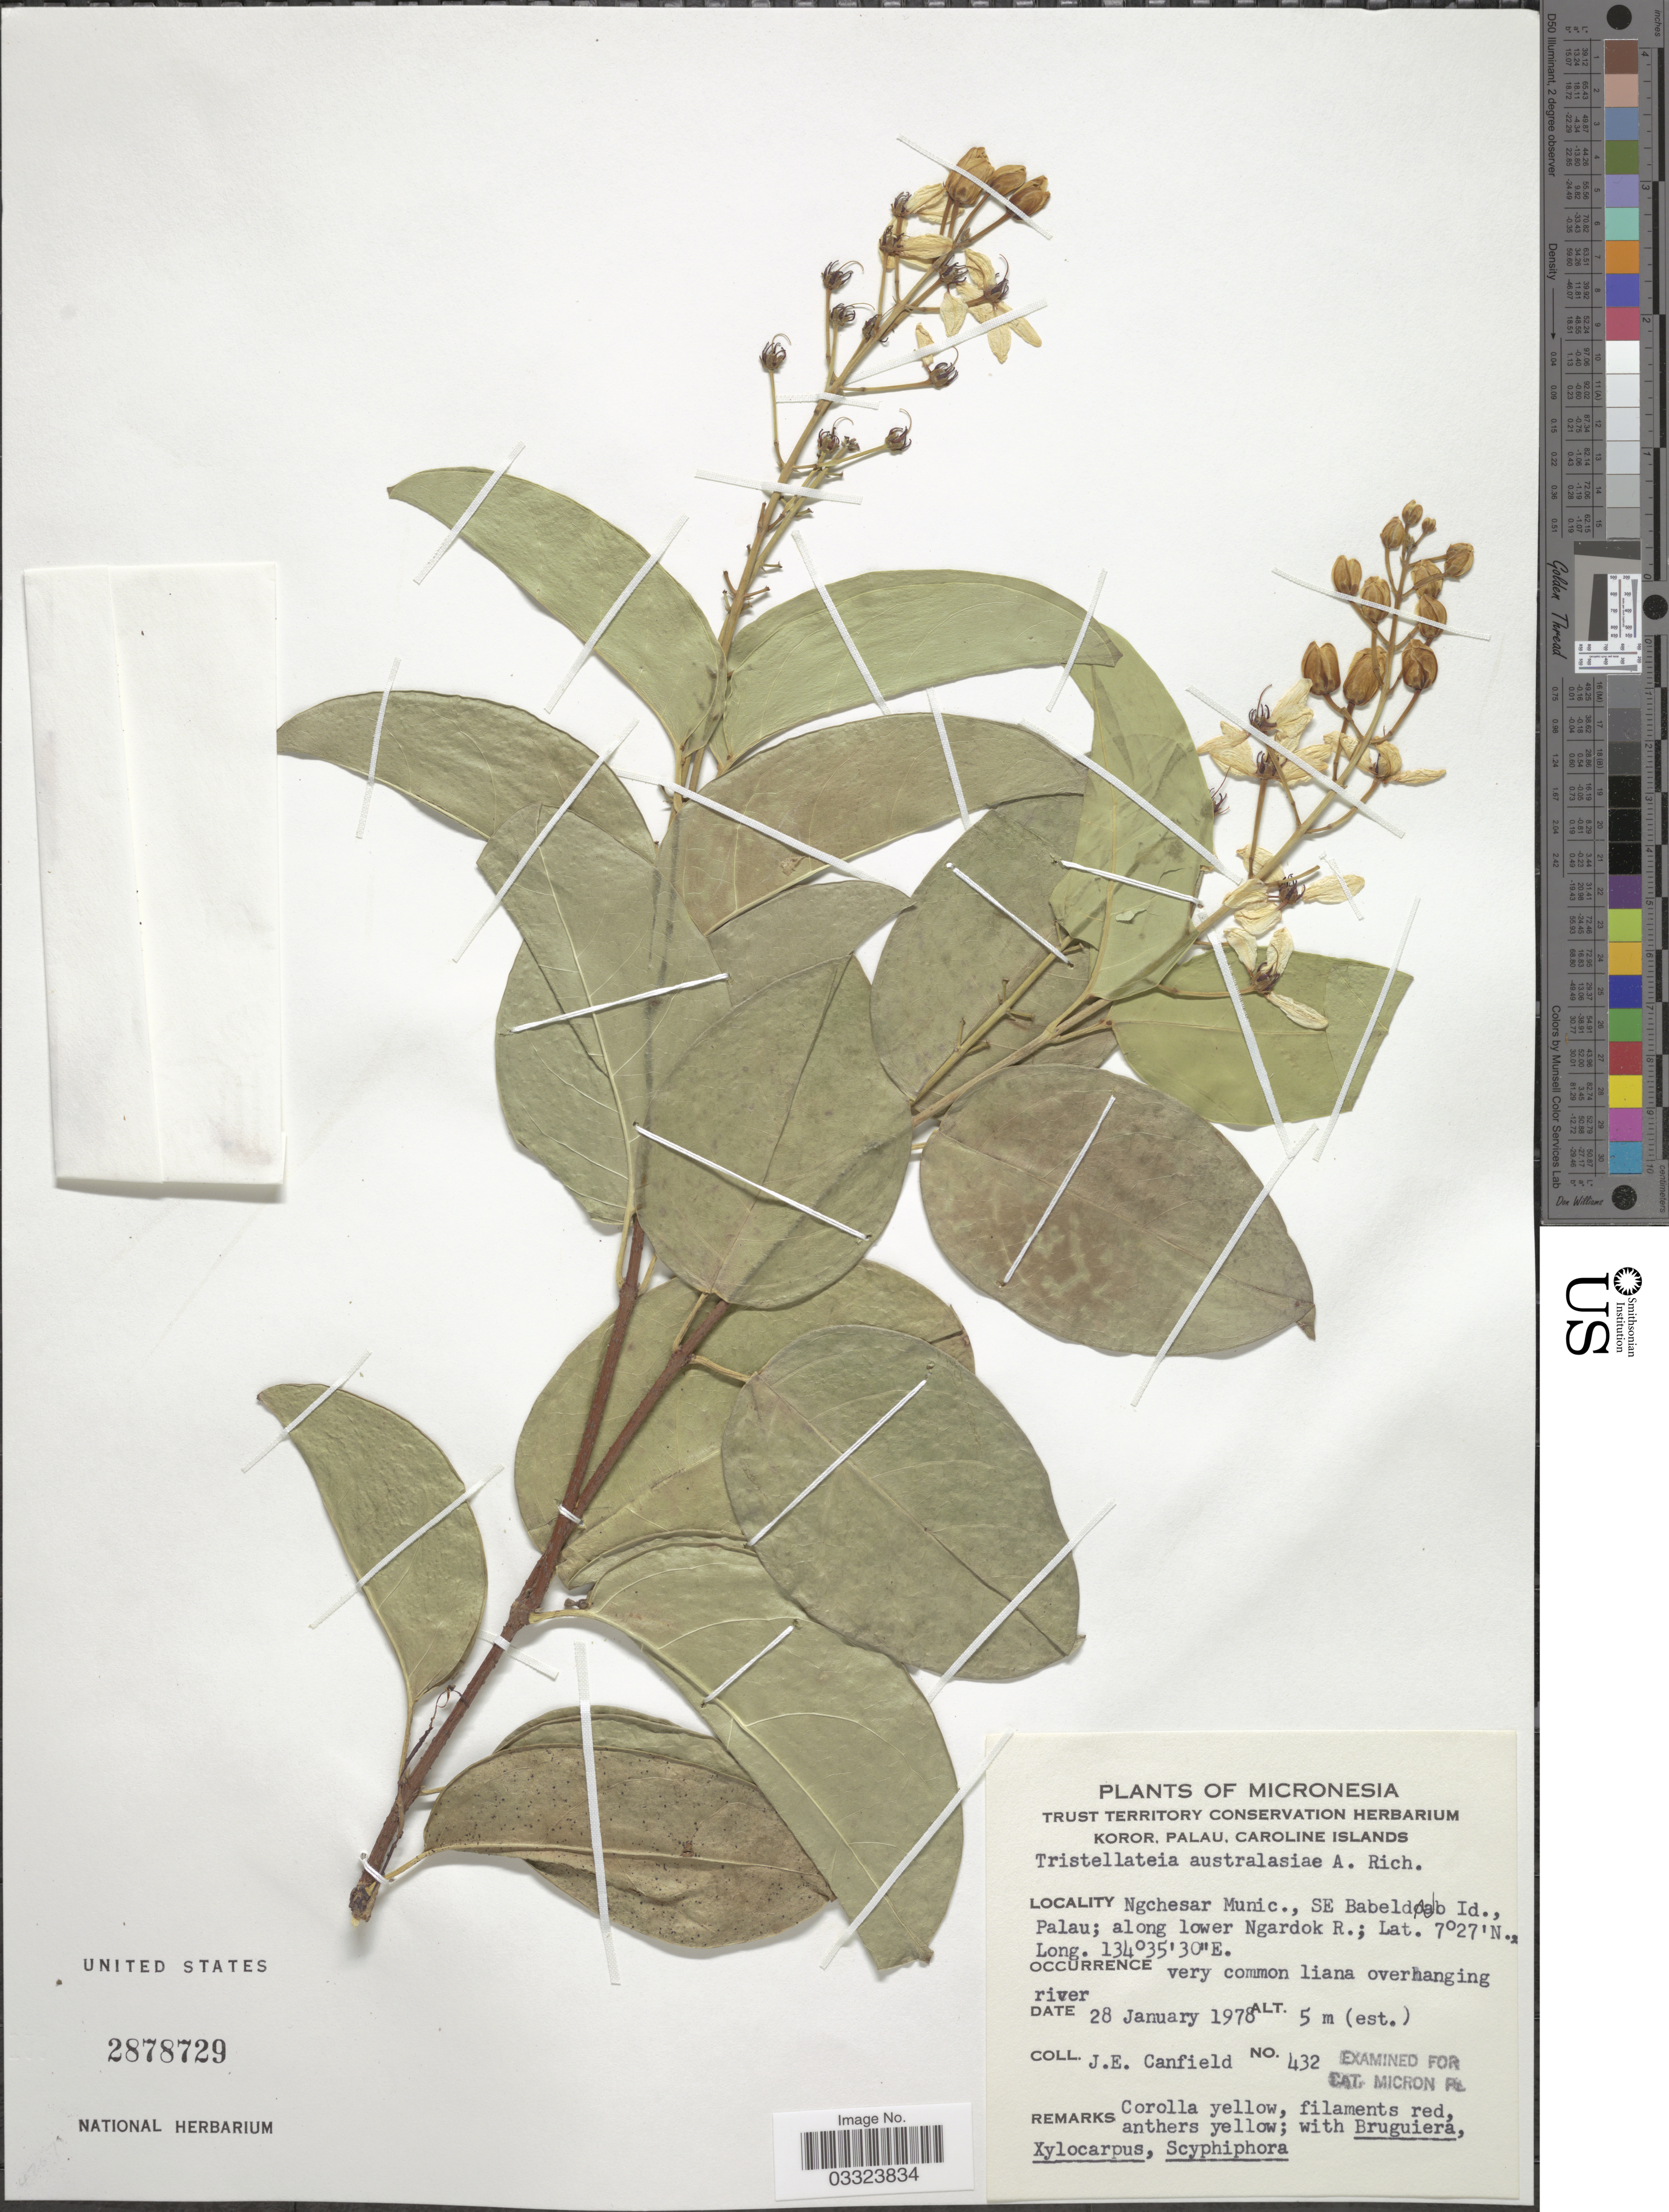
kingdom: Plantae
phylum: Tracheophyta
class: Magnoliopsida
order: Malpighiales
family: Malpighiaceae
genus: Tristellateia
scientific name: Tristellateia australasiae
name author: A. Rich.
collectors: J. E. Canfield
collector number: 432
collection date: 1978-01-28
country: Palau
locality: Micronesia. Ngchesar Munic., SE Babeldaob Id., Palau; along lower Ngardok R.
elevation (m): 5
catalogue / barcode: US 2878729